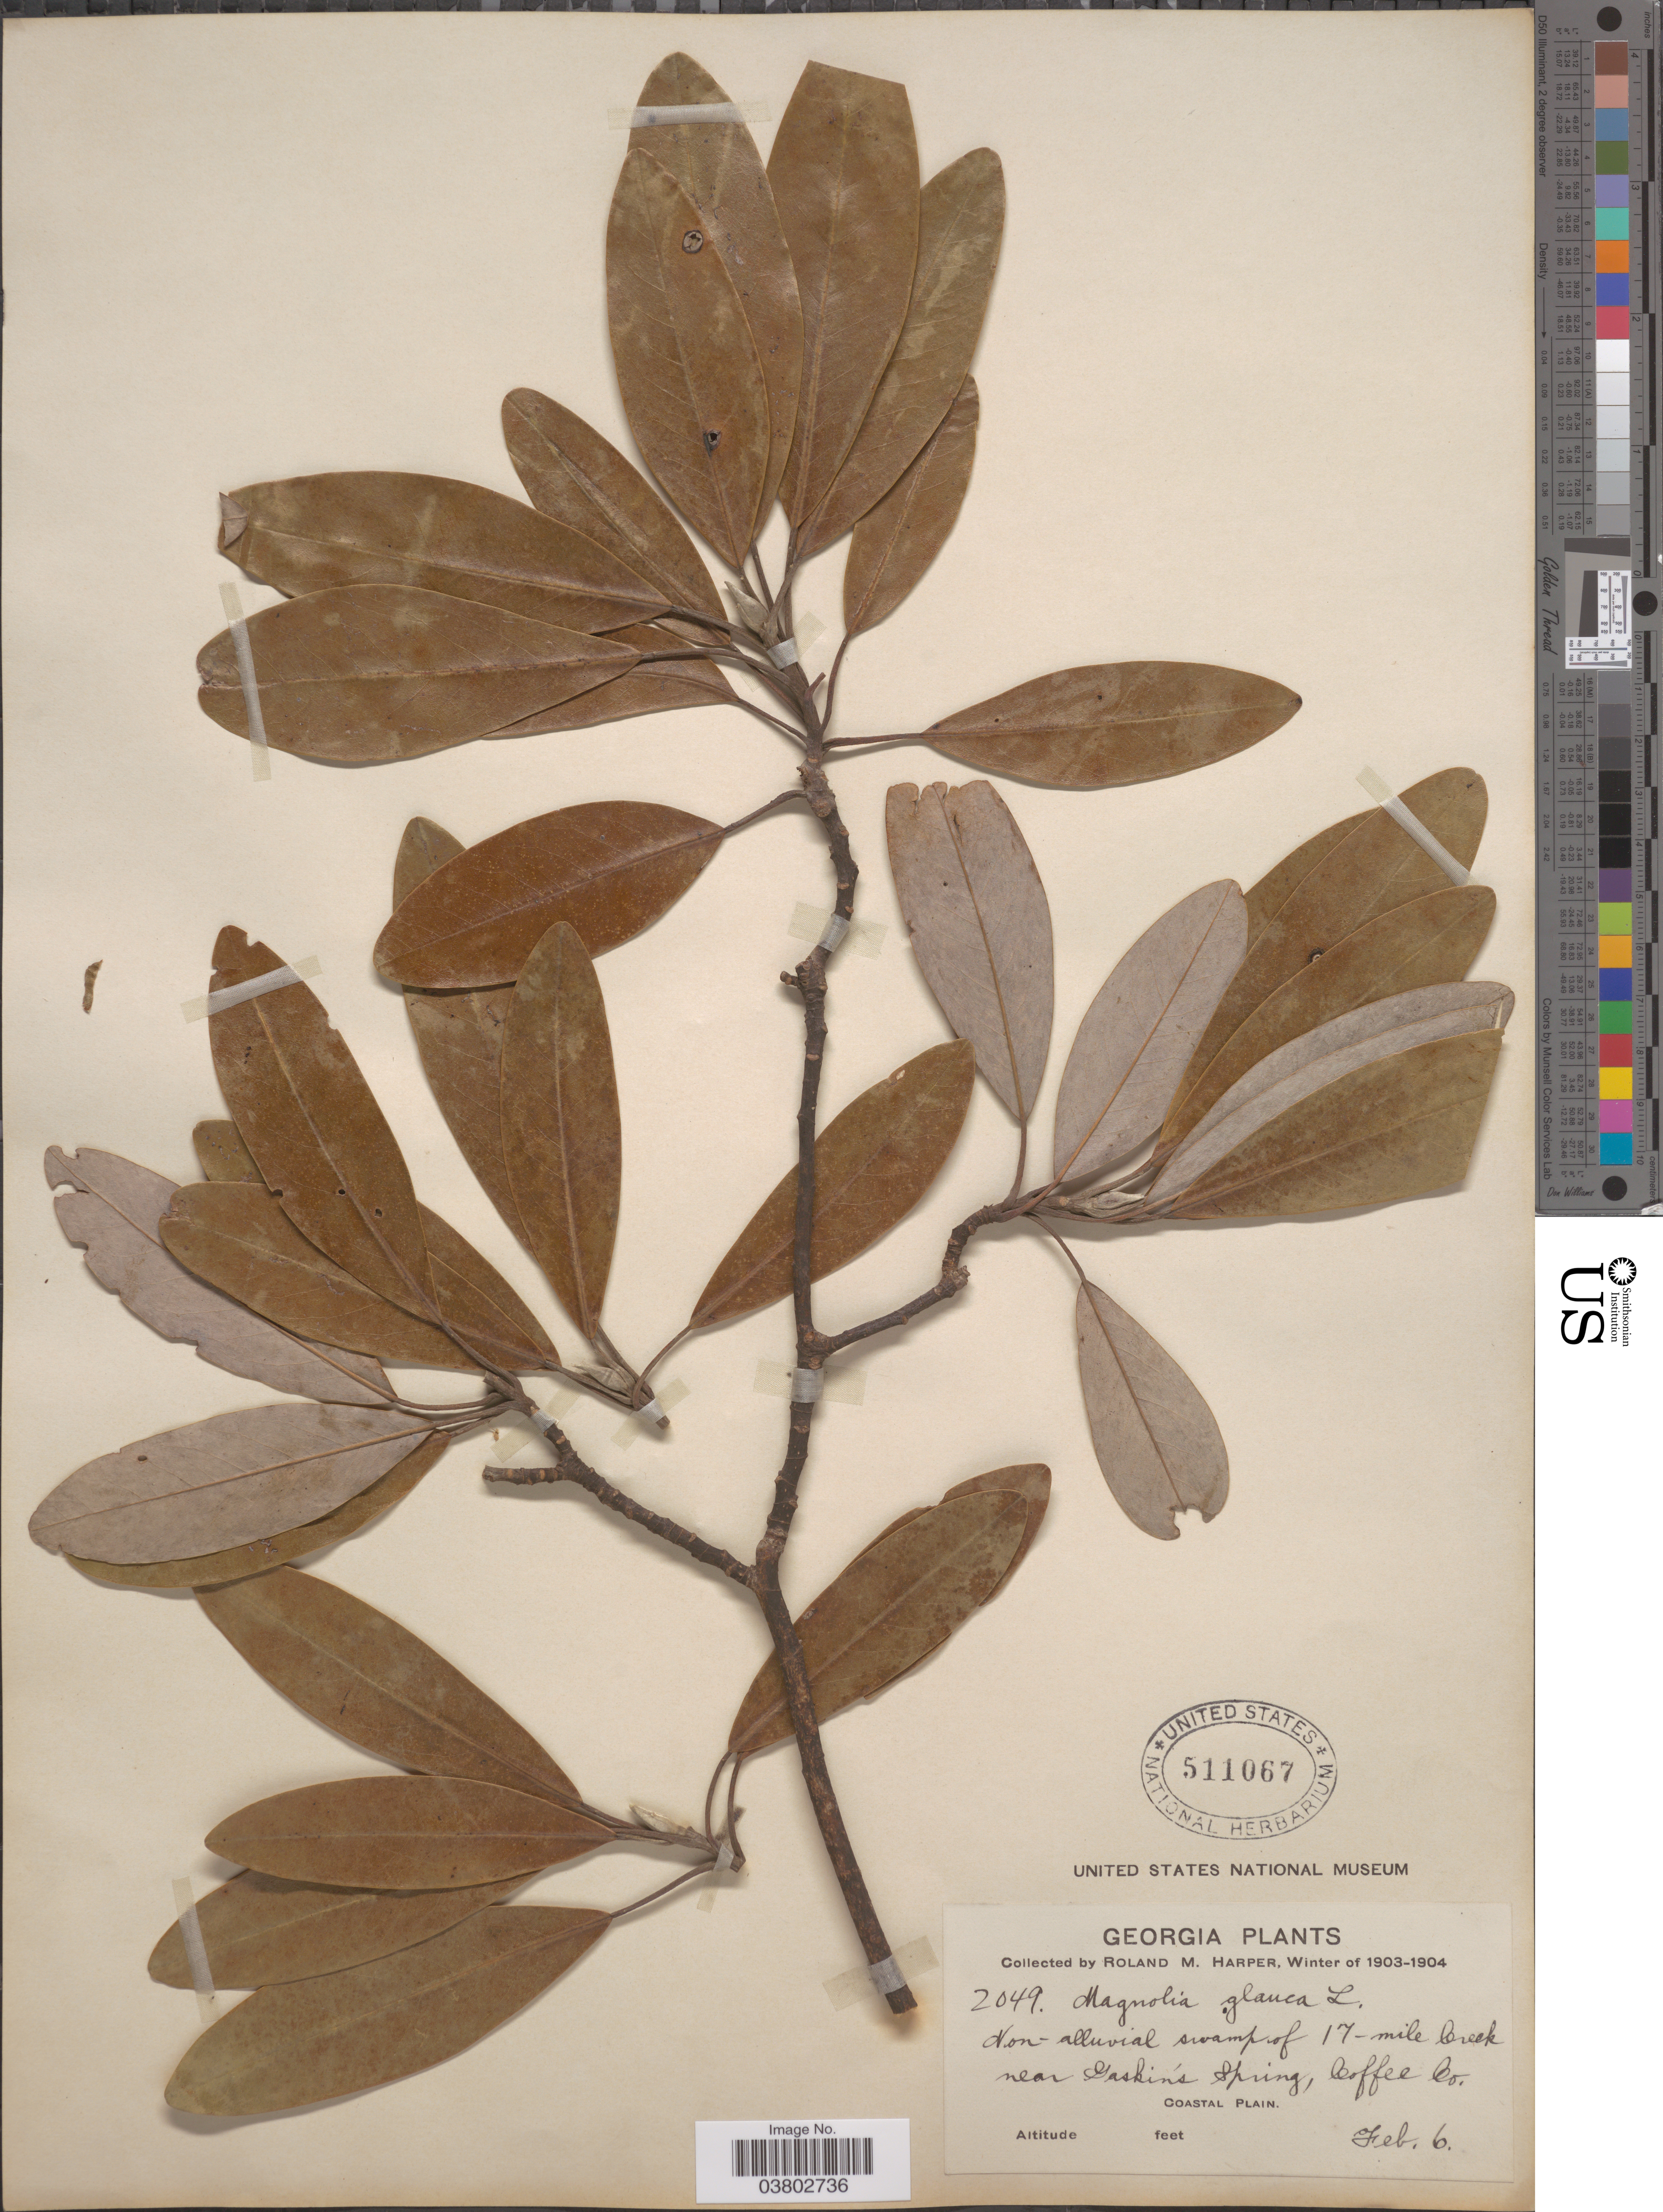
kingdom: Plantae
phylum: Tracheophyta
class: Magnoliopsida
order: Magnoliales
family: Magnoliaceae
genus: Magnolia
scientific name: Magnolia virginiana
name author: L.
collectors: R. M. Harper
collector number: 2049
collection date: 1903-02-06/1904-02-06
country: United States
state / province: Georgia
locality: Non-alluvial swamp of 17-mile Creek near Gaskin's Spring, Coffee Co. Coastal Plain.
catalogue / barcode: US 511067